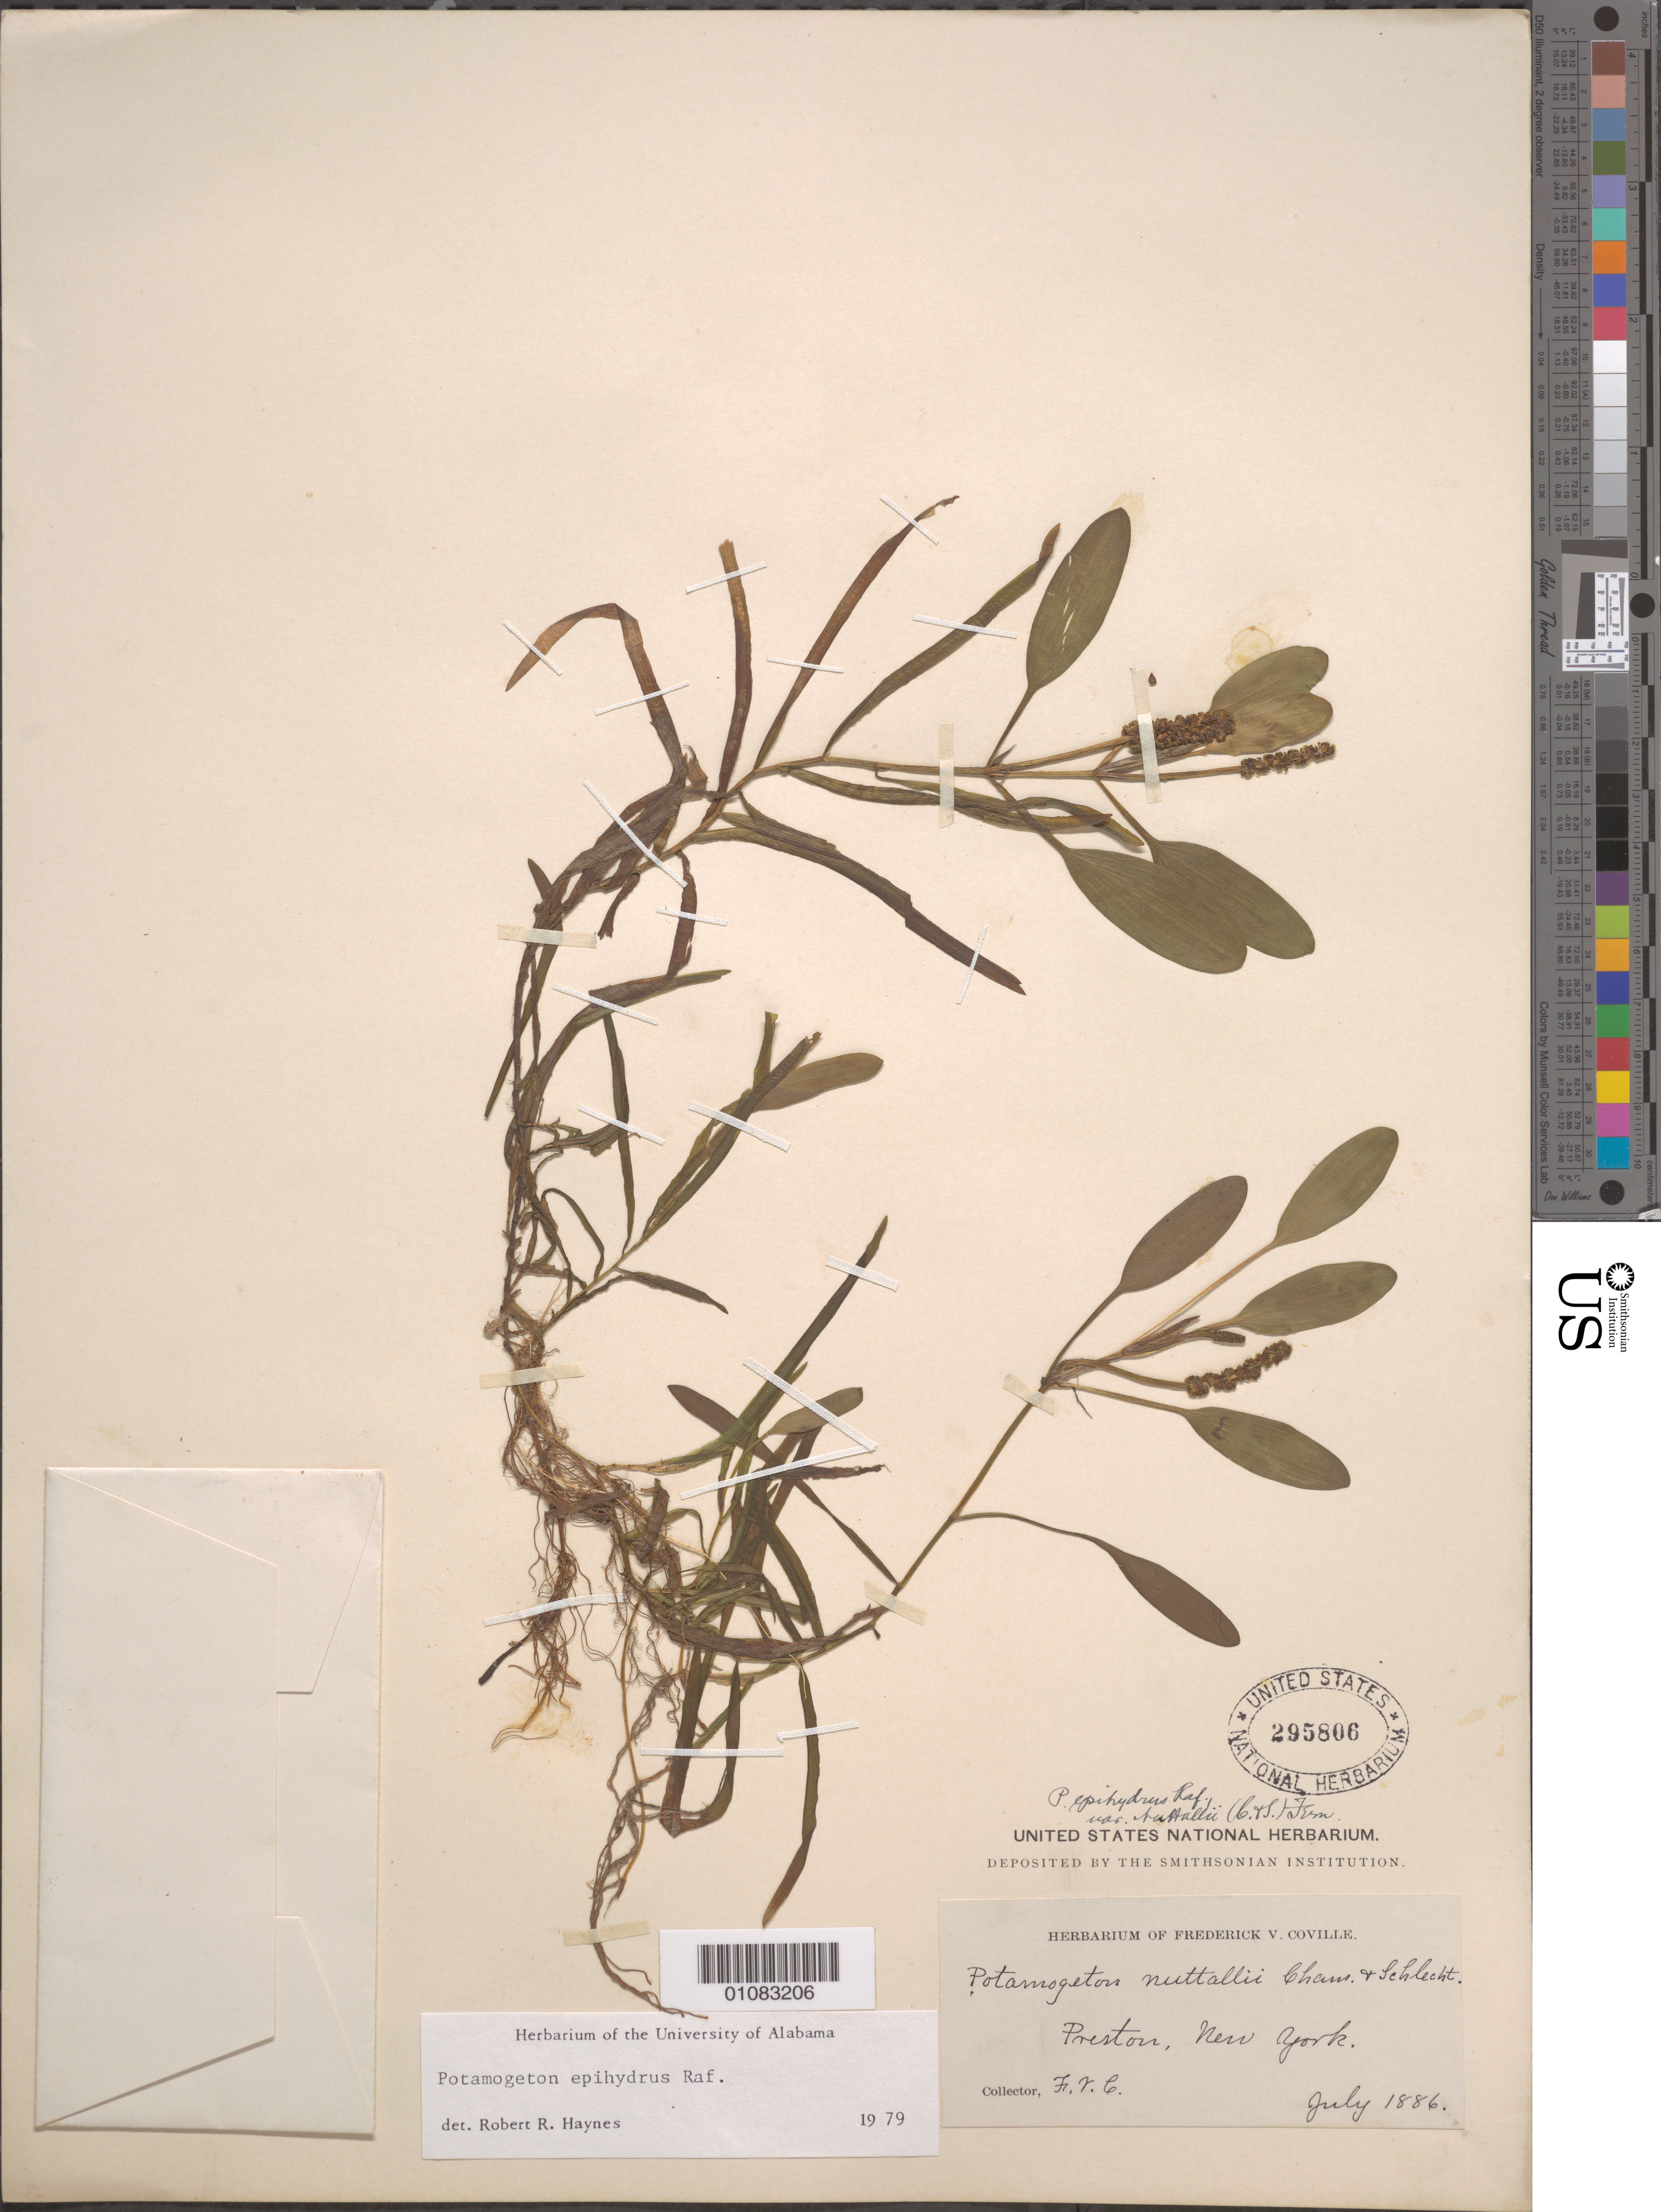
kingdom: Plantae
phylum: Tracheophyta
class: Liliopsida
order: Alismatales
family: Potamogetonaceae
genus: Potamogeton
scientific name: Potamogeton epihydrus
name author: Raf.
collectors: F. V. Coville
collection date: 1886-07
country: United States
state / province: New York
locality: Preston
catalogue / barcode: US 295806